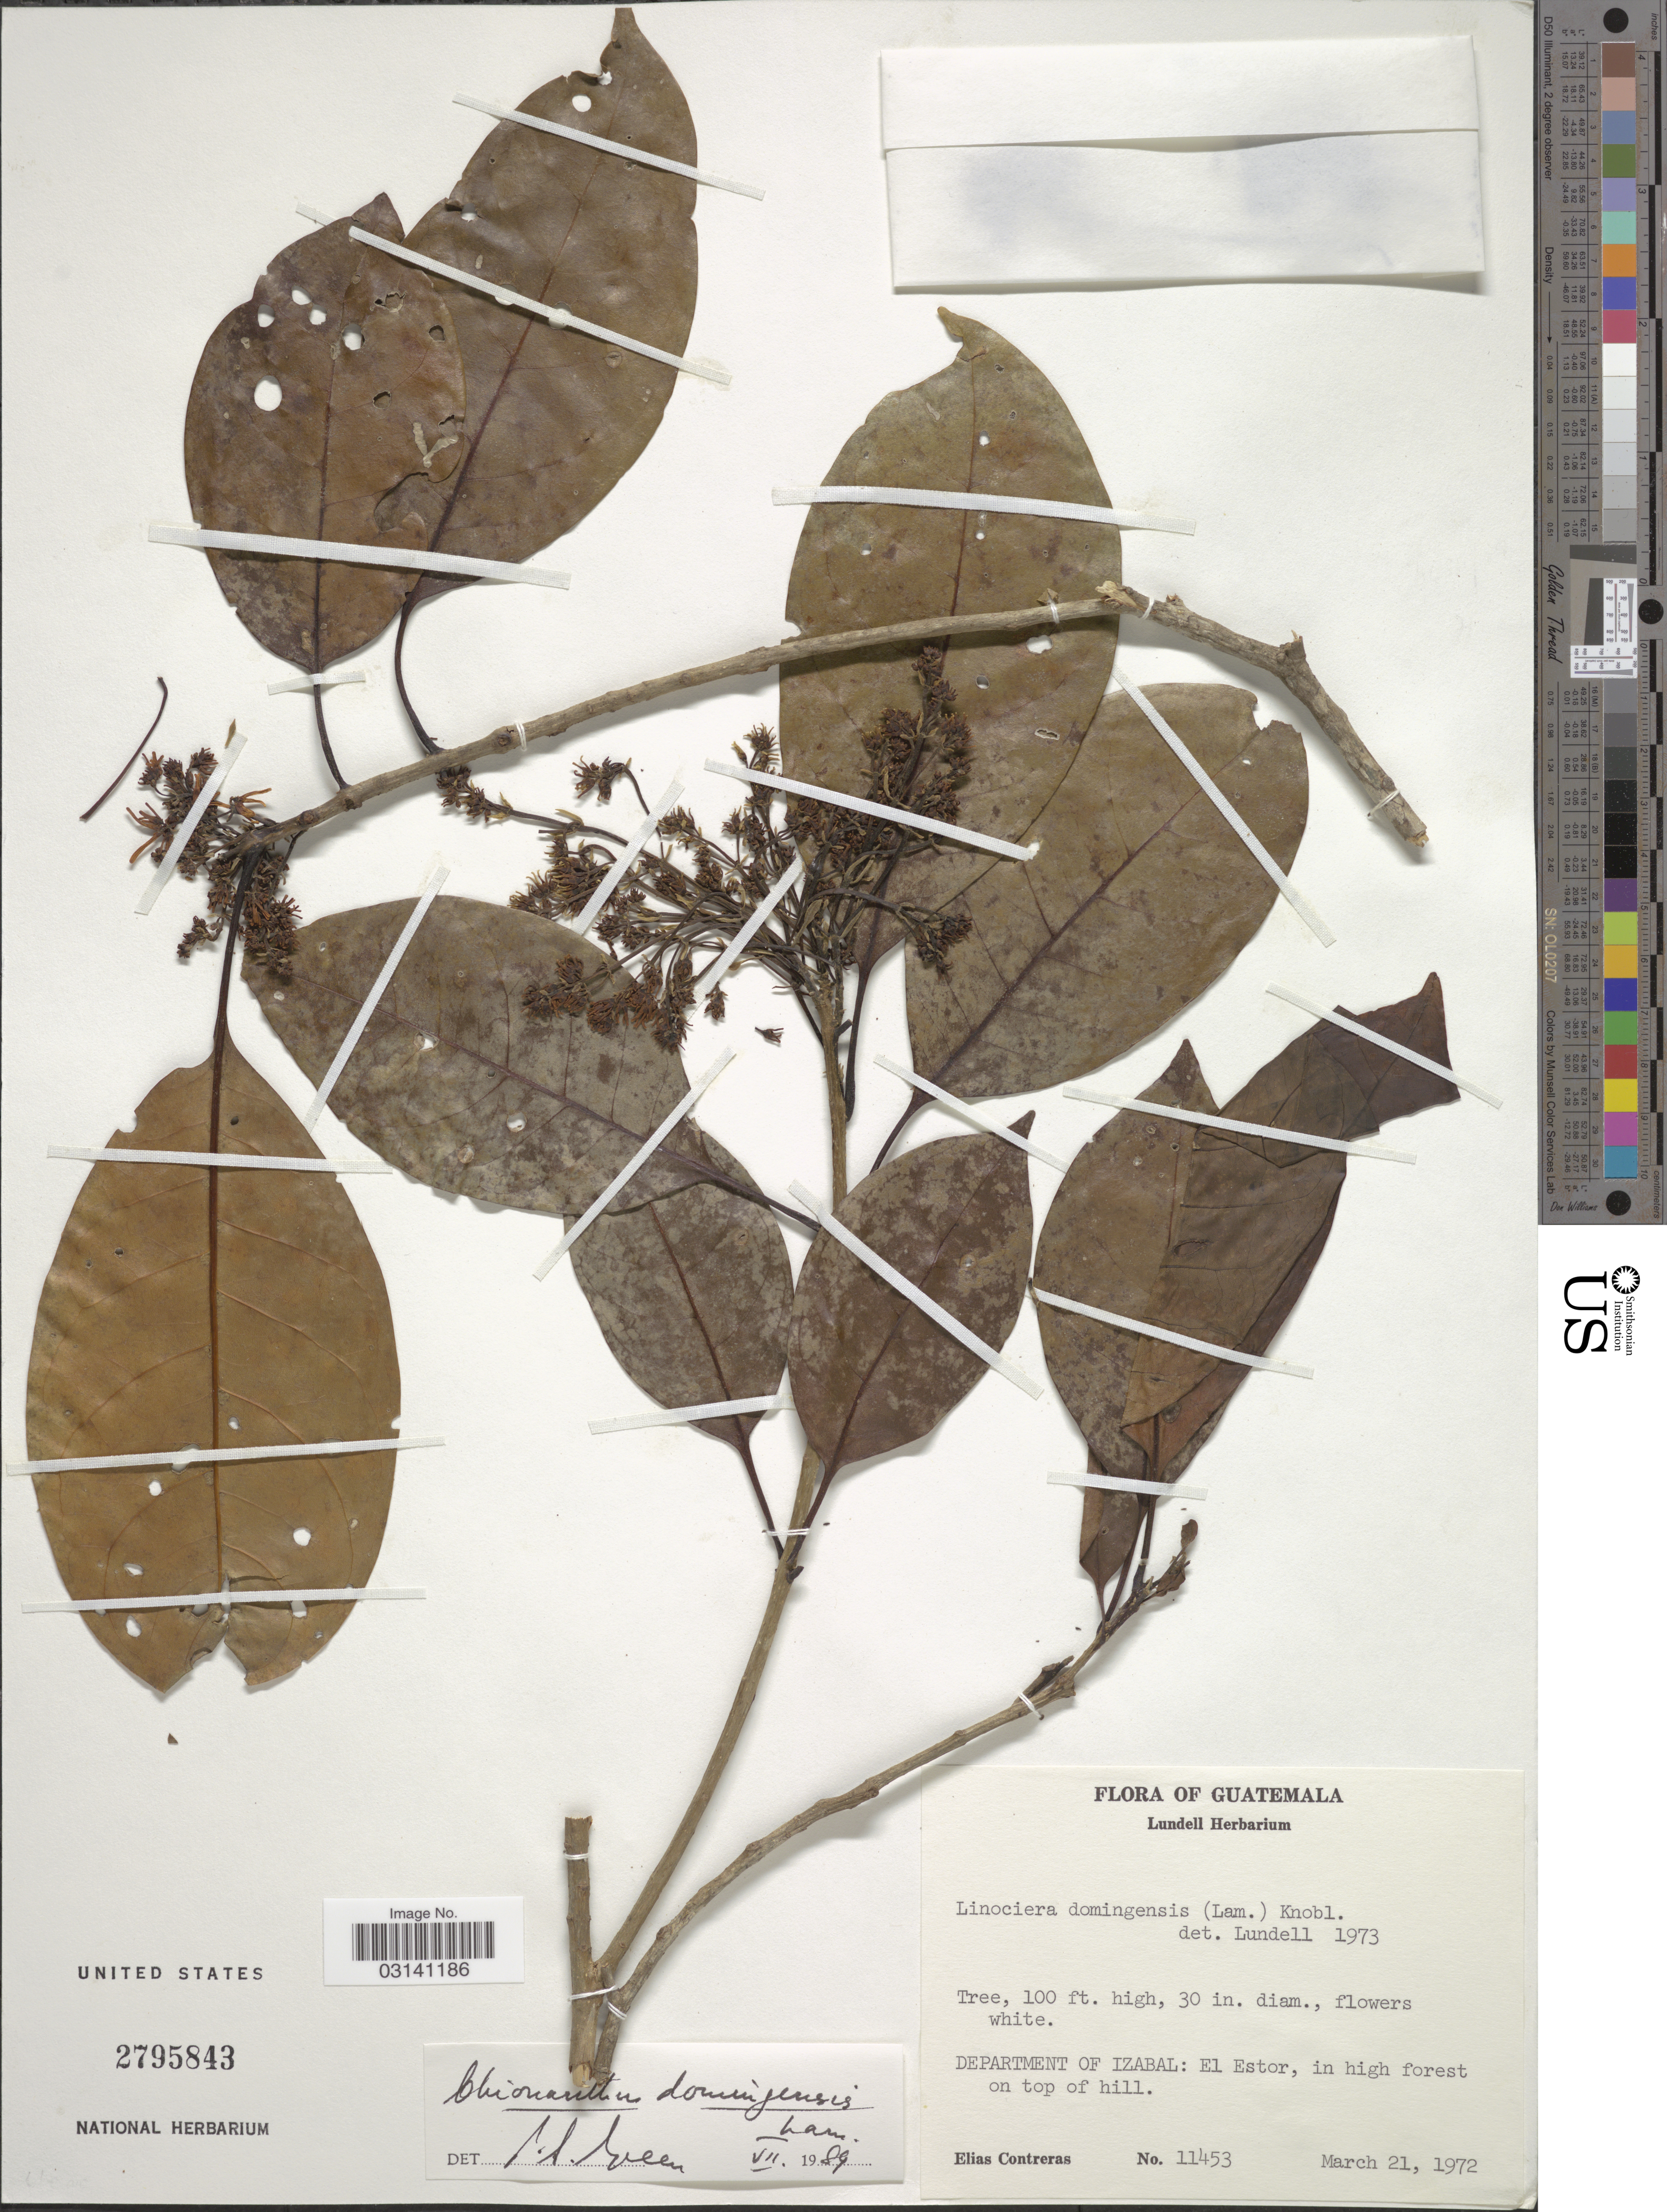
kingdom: Plantae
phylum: Tracheophyta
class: Magnoliopsida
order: Lamiales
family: Oleaceae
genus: Chionanthus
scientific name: Chionanthus domingensis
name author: Lam.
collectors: E. Contreras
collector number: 11453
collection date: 1972-03-21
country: Guatemala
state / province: Izabal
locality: Department of Izabal: El Estor, in high forest on top of hill.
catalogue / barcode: US 2795843